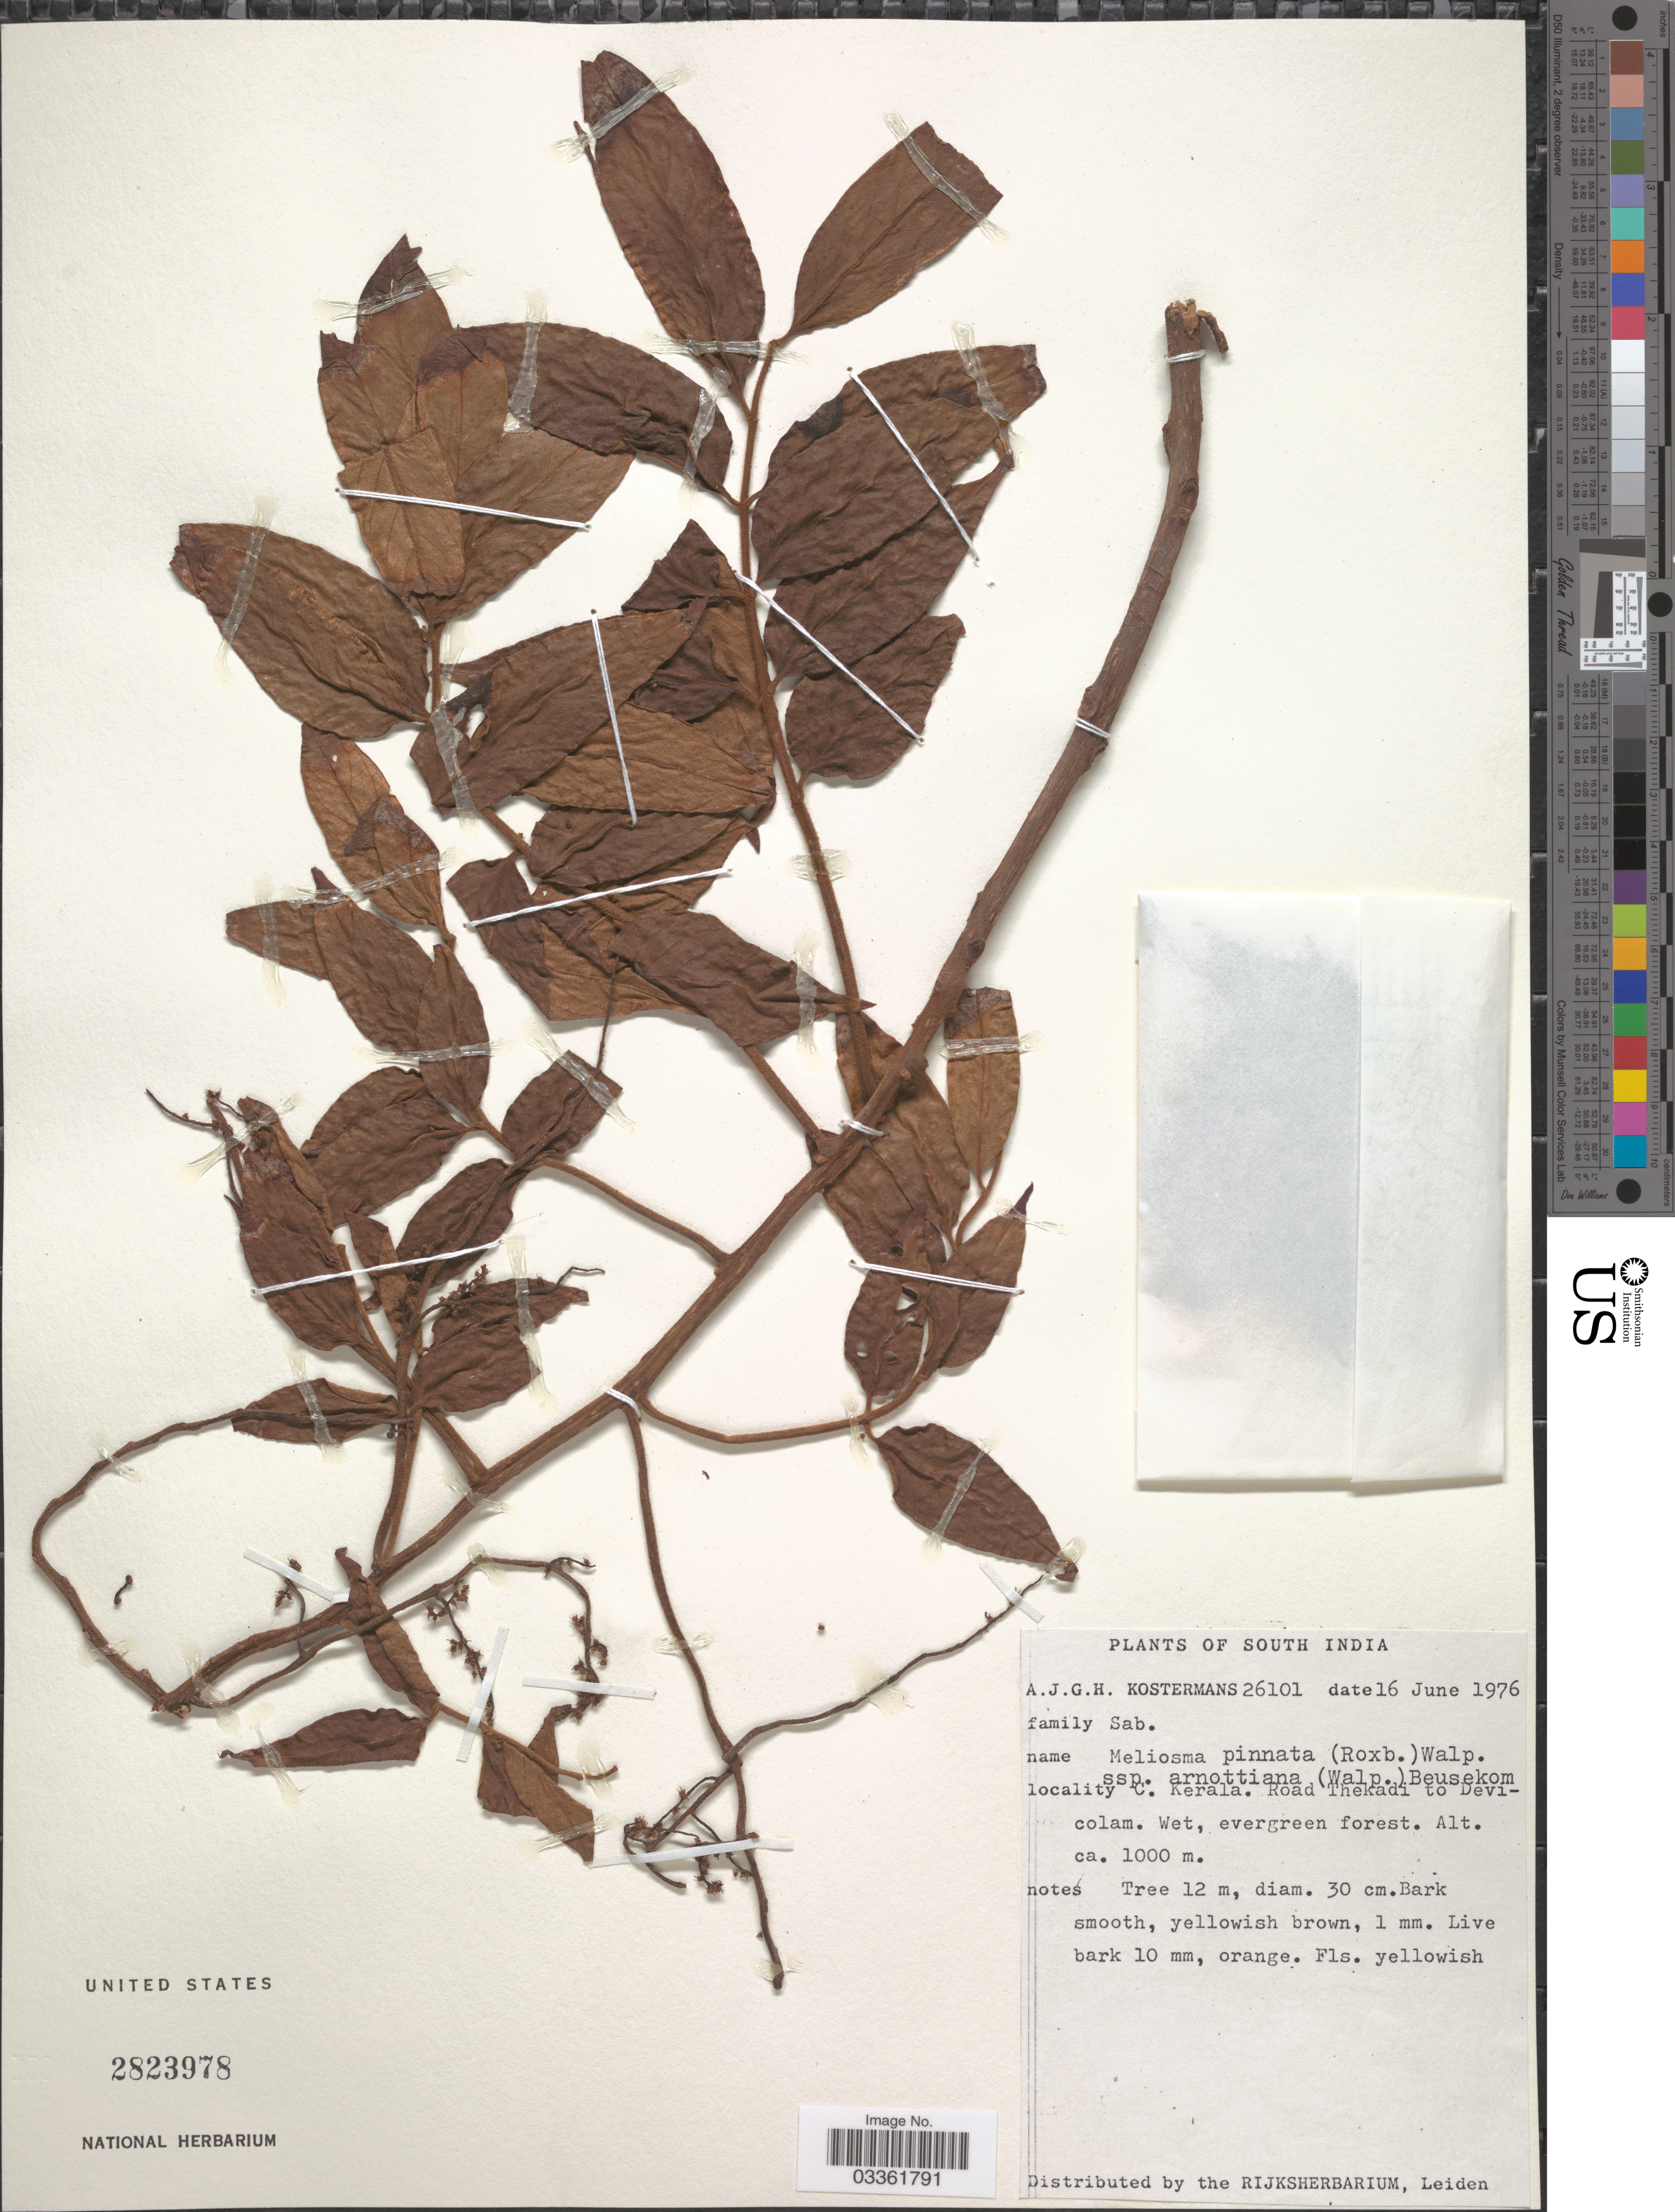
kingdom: Plantae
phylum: Tracheophyta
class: Magnoliopsida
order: Proteales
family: Sabiaceae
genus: Meliosma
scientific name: Meliosma pinnata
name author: Maxim.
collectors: A. J. G. Kostermans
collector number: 26101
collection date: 1976-06-16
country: India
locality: South India, C. Kerala. Road Thekadi to Devicolam.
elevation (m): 1000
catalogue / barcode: US 2823978